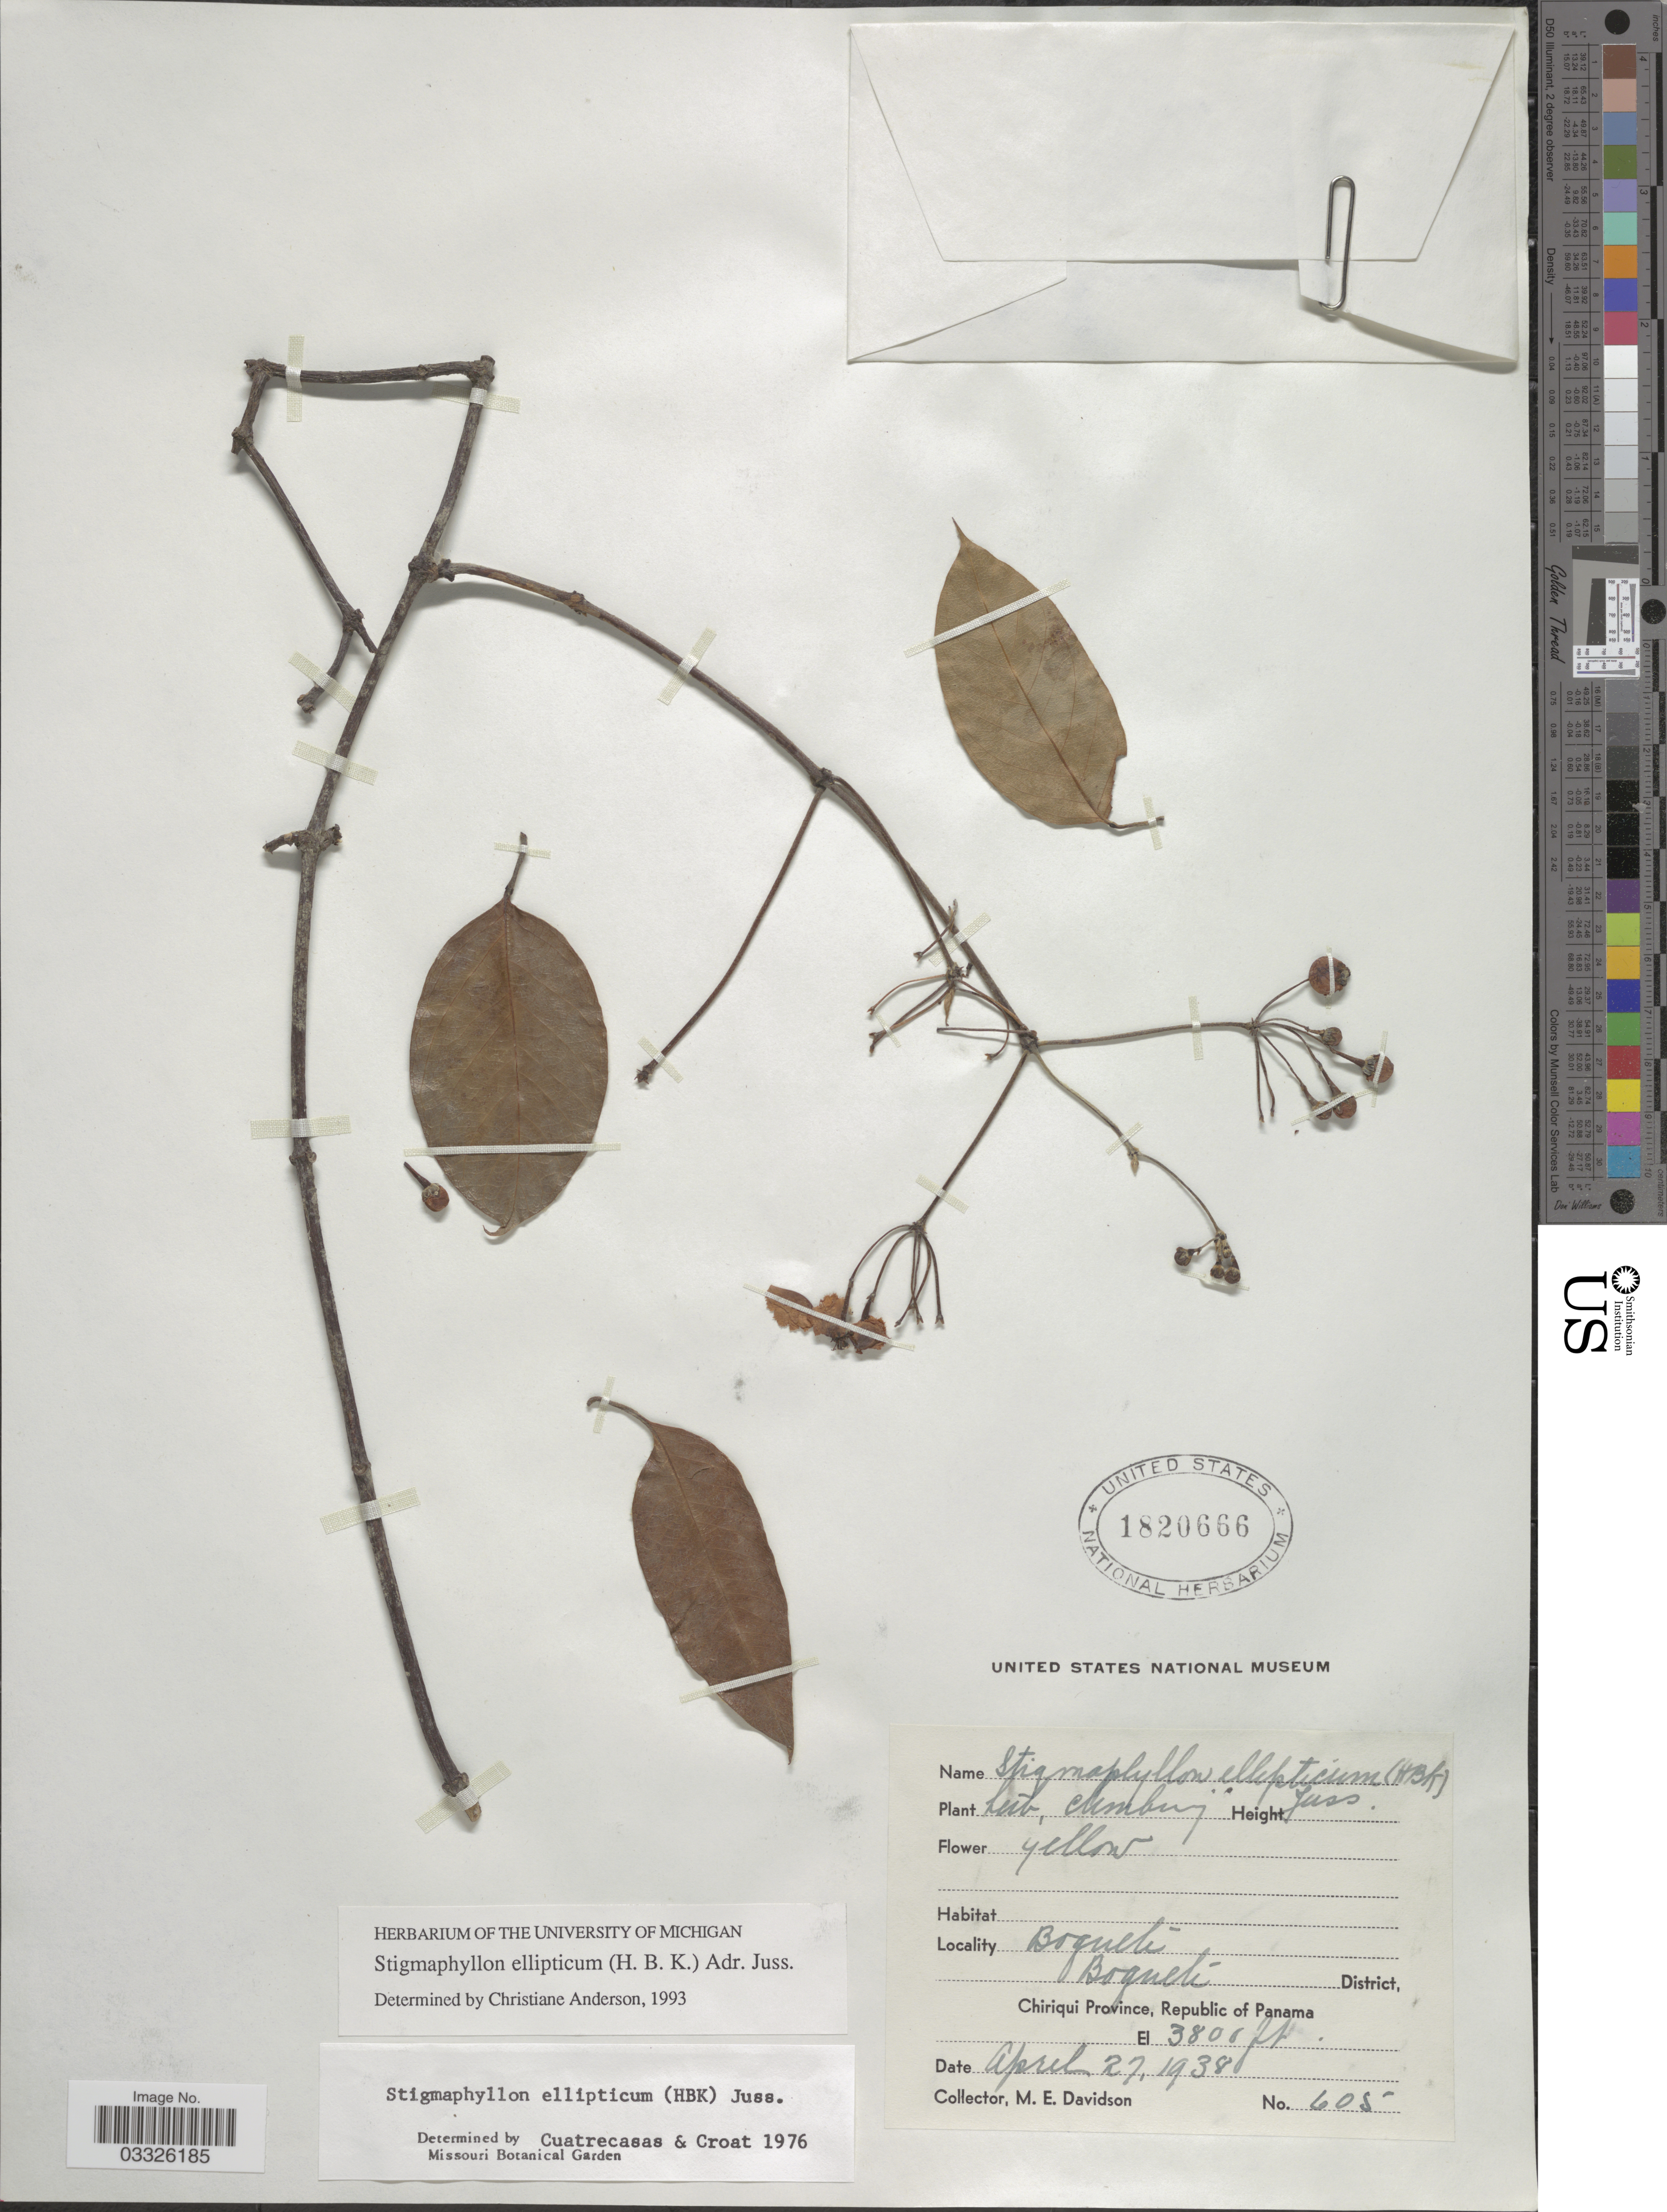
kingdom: Plantae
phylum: Tracheophyta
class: Magnoliopsida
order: Malpighiales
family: Malpighiaceae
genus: Stigmaphyllon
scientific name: Stigmaphyllon ellipticum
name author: (Kunth) A. Juss.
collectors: M. E. Davidson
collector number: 605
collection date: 1938-04-27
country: Panama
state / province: Chiriqui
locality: Bogueté. Bogueté District.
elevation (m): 1158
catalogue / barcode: US 1820666